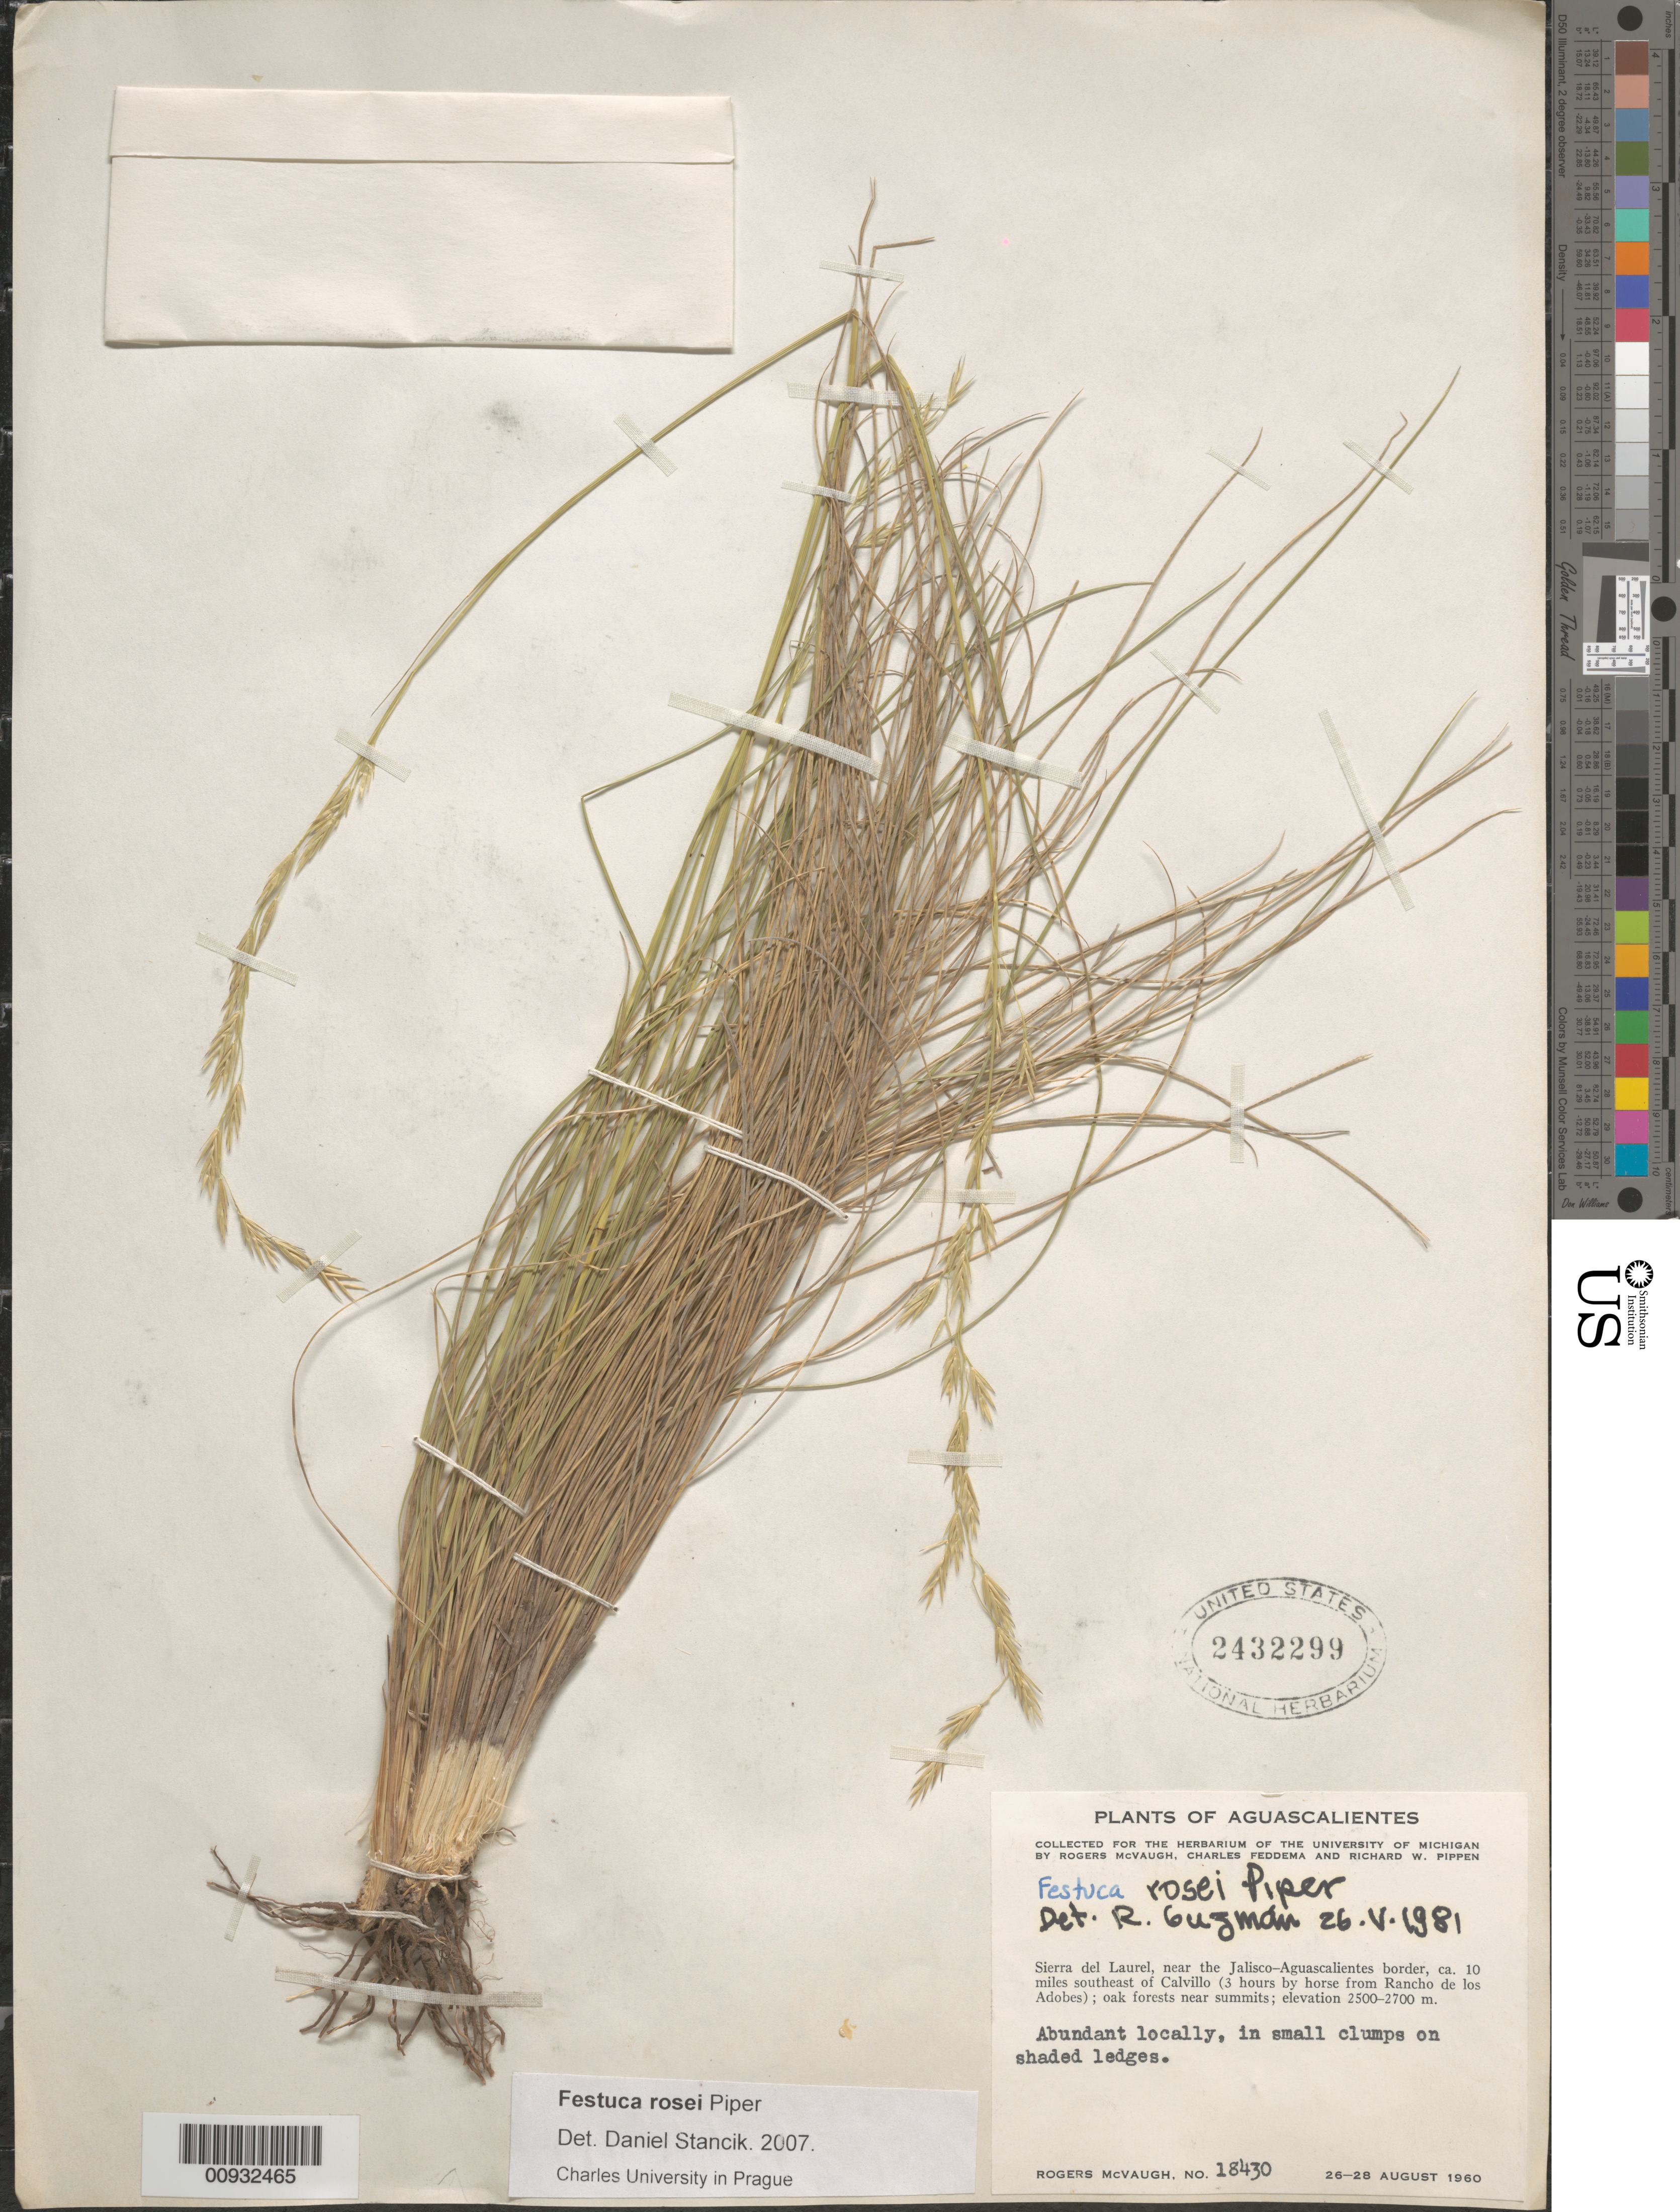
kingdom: Plantae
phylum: Tracheophyta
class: Liliopsida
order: Poales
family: Poaceae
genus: Festuca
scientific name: Festuca rosei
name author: Piper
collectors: R. McVaugh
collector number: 18430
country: Mexico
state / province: Aguascalientes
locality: Sierra del Laurel, near the Jalisco-Aguascalientes border, SE of Calvillo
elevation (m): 2500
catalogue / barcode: US 2432299